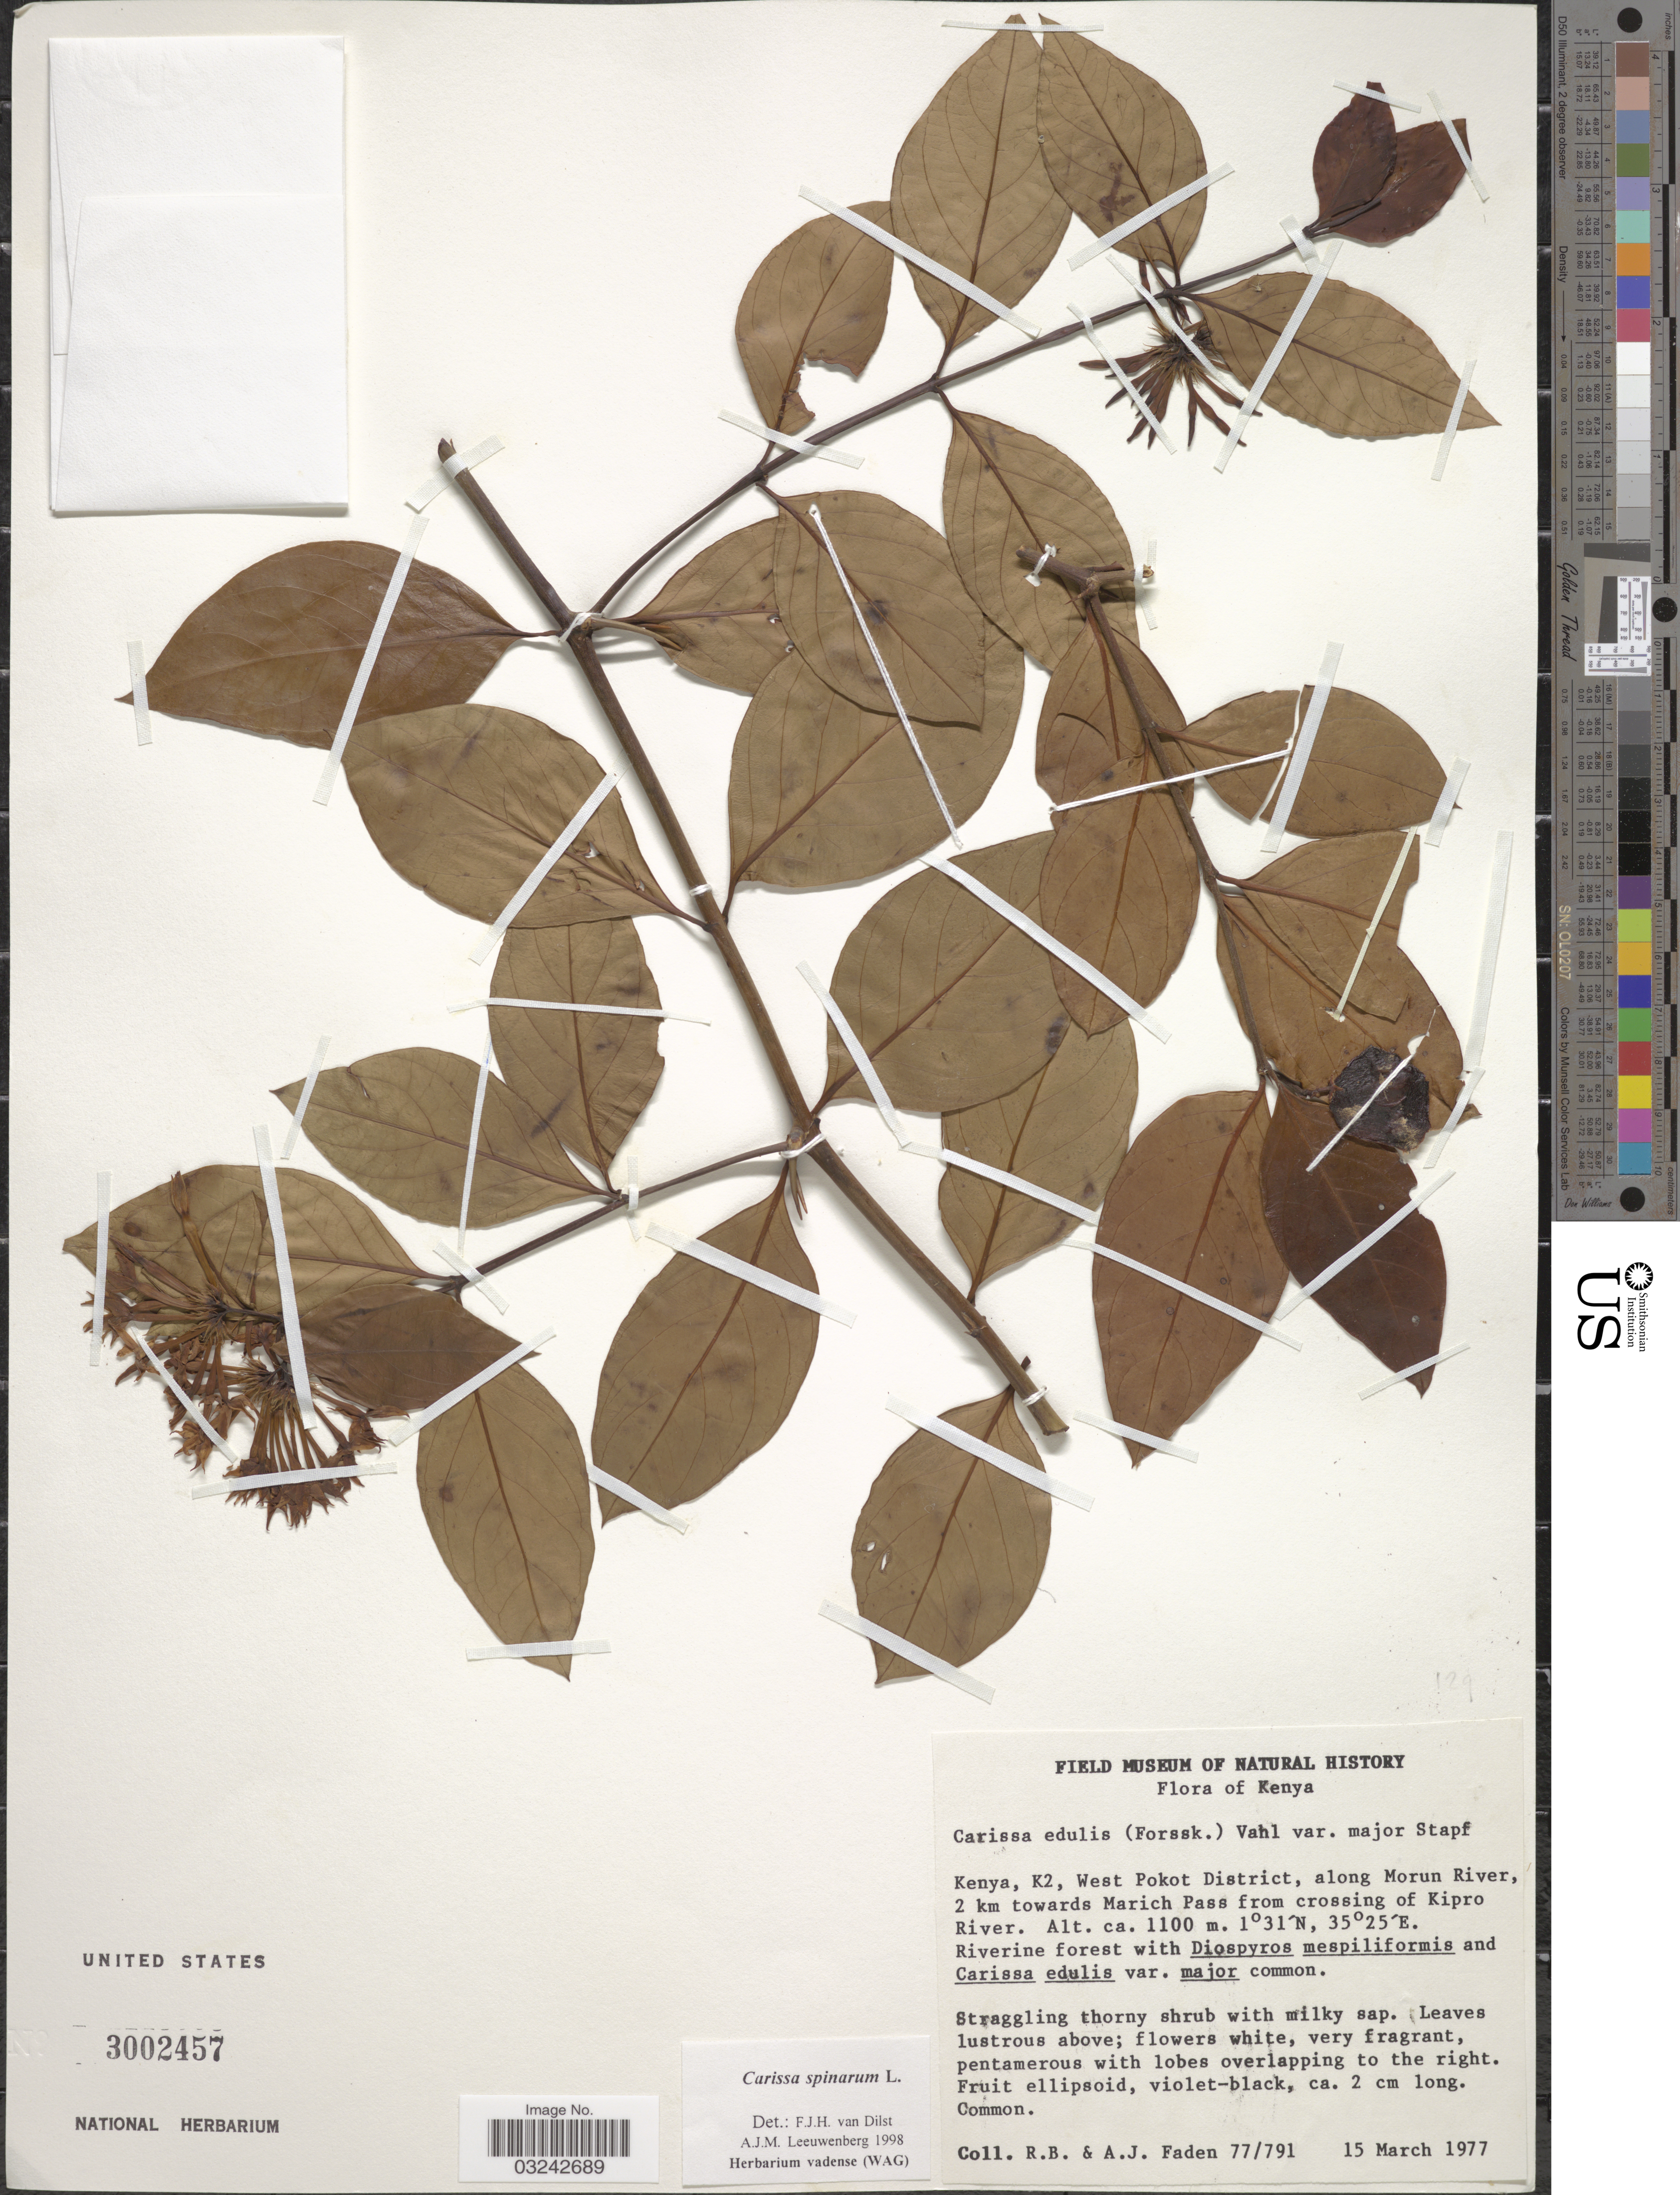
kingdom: Plantae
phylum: Tracheophyta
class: Magnoliopsida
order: Gentianales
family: Apocynaceae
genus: Carissa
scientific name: Carissa spinarum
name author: L.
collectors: R. B. Faden & A. J. Faden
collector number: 77/791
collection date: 1977-03-15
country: Kenya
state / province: West Pokot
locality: K2, West Pokot District, along Morun River, 2 km towards Marich Pass from crossing of Kipro River.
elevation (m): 1100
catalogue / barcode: US 3002457